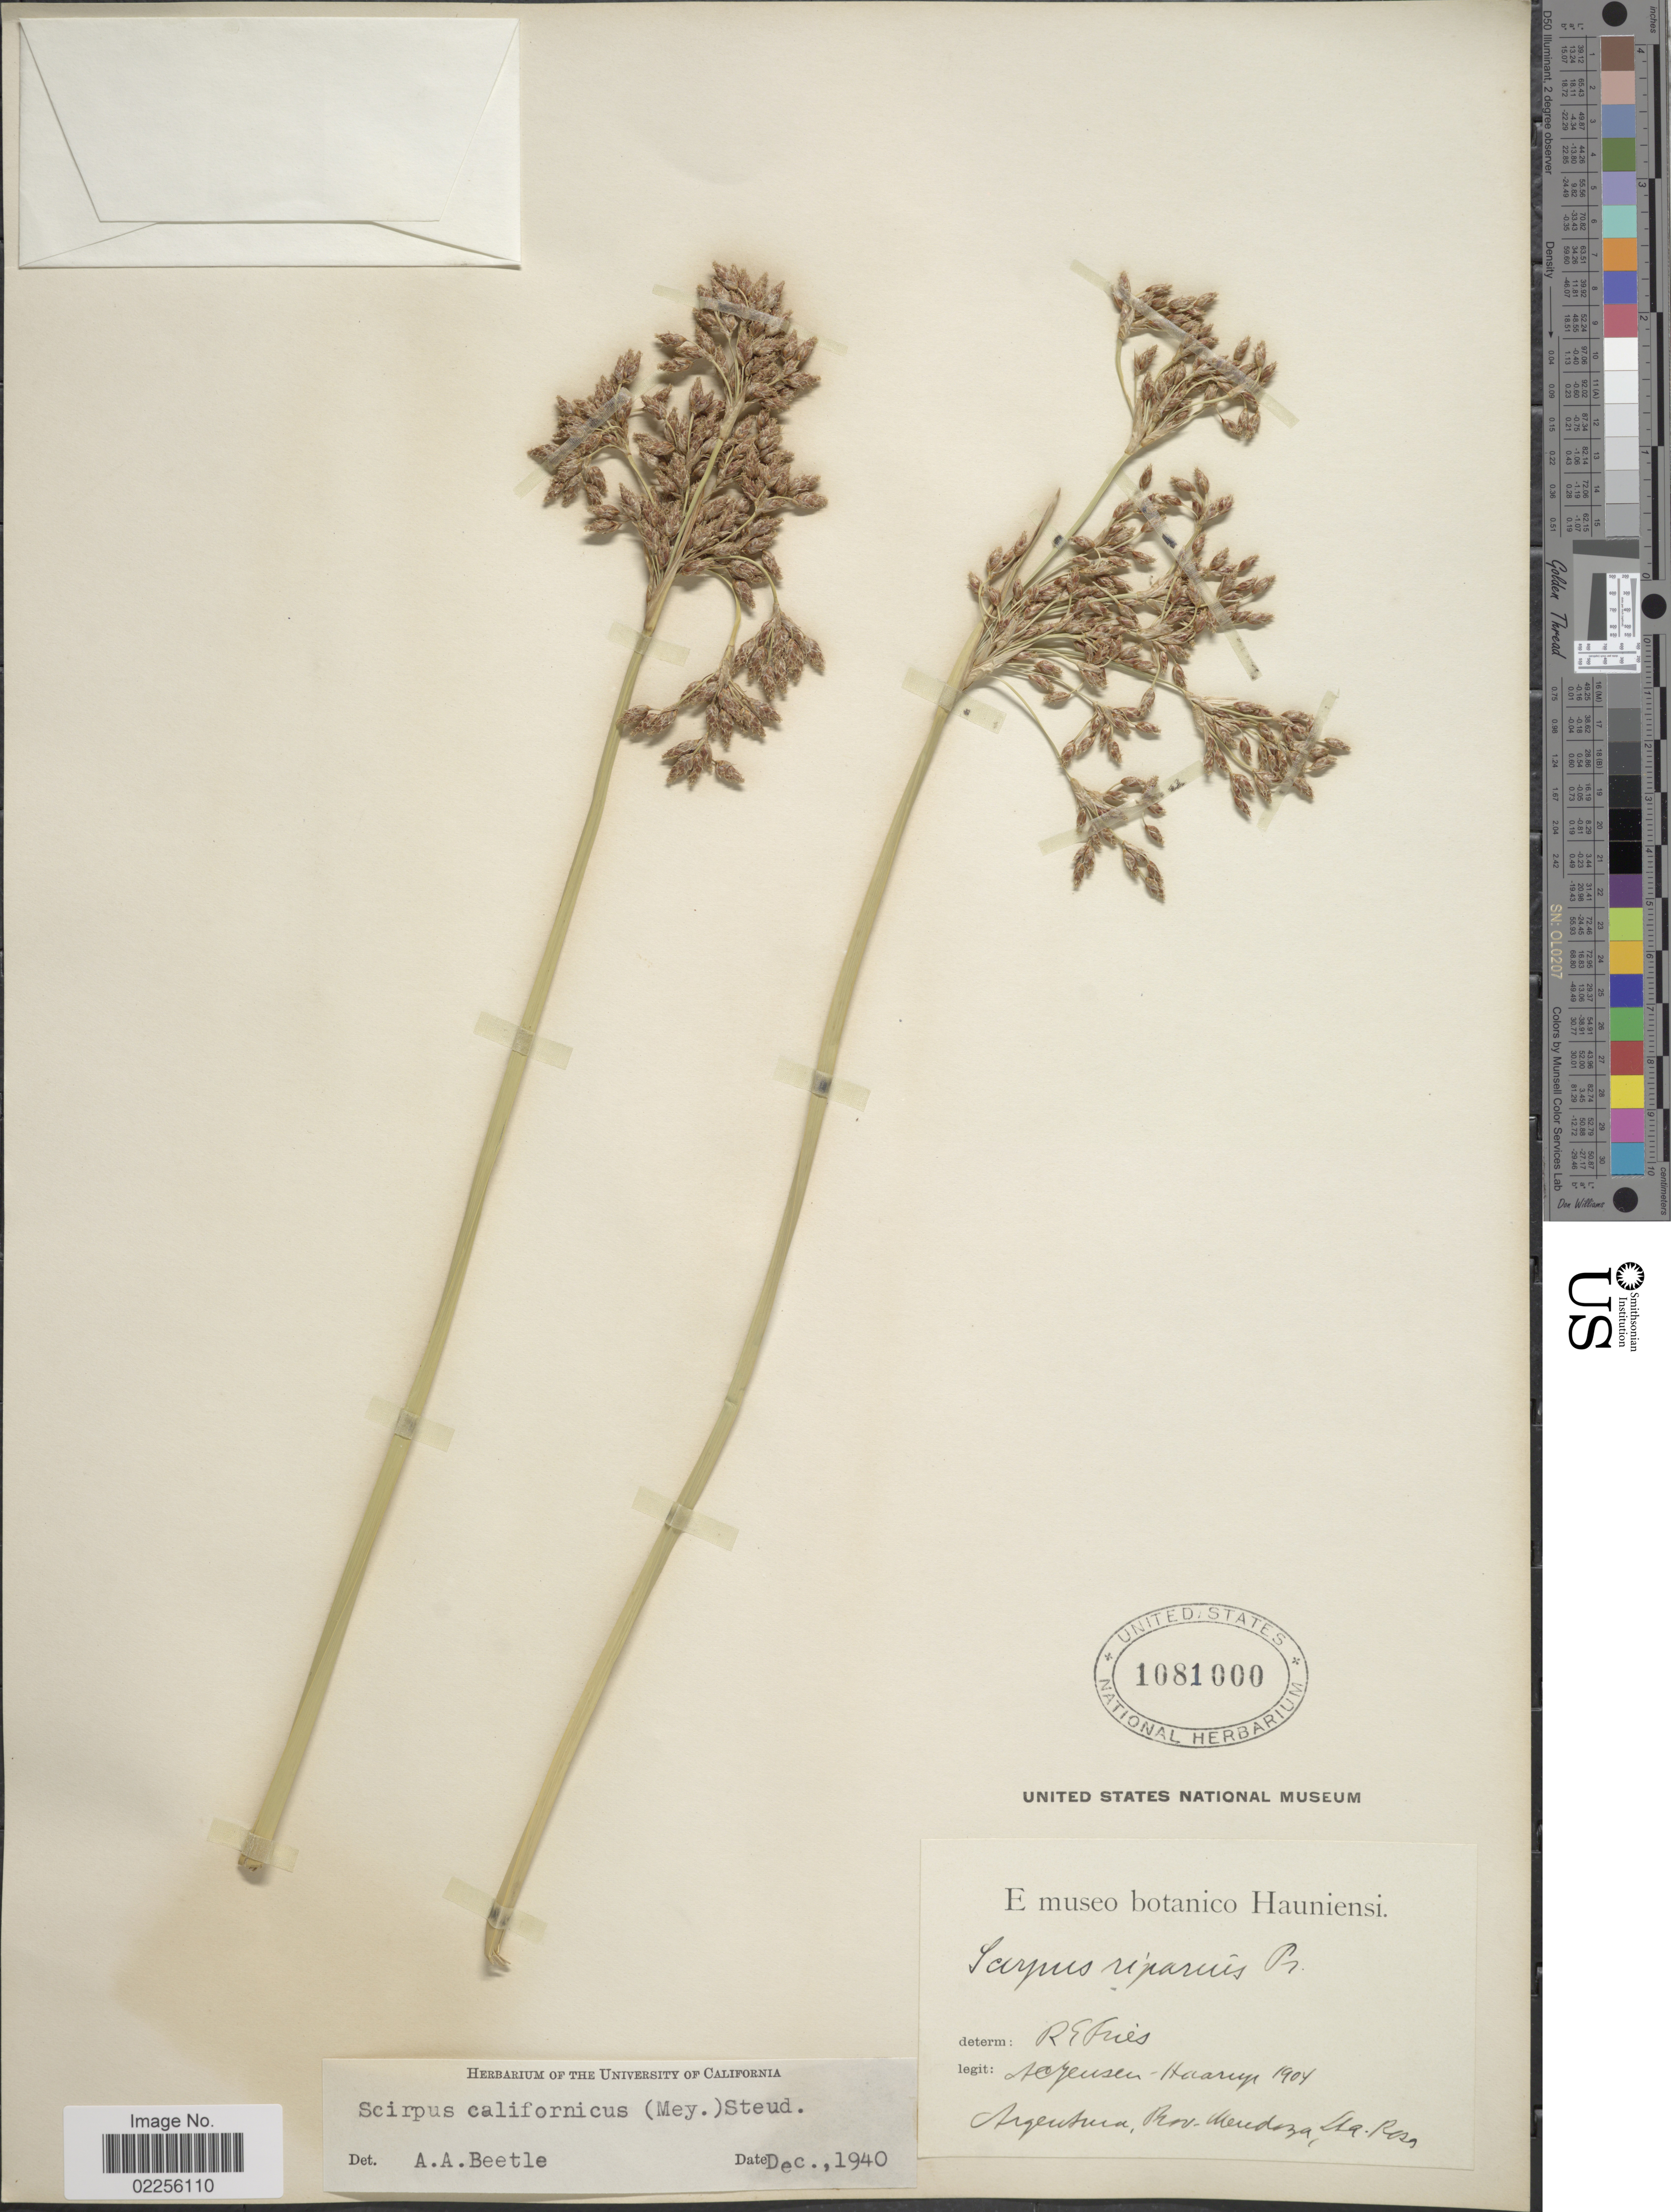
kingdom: Plantae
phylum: Tracheophyta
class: Liliopsida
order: Poales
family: Cyperaceae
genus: Schoenoplectus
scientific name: Schoenoplectus californicus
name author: (C.A. Mey.) Soják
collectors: A. C. Jensen-Haarup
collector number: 1904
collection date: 1904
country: Argentina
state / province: Mendoza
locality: Sta Rosa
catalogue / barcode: US 1081000